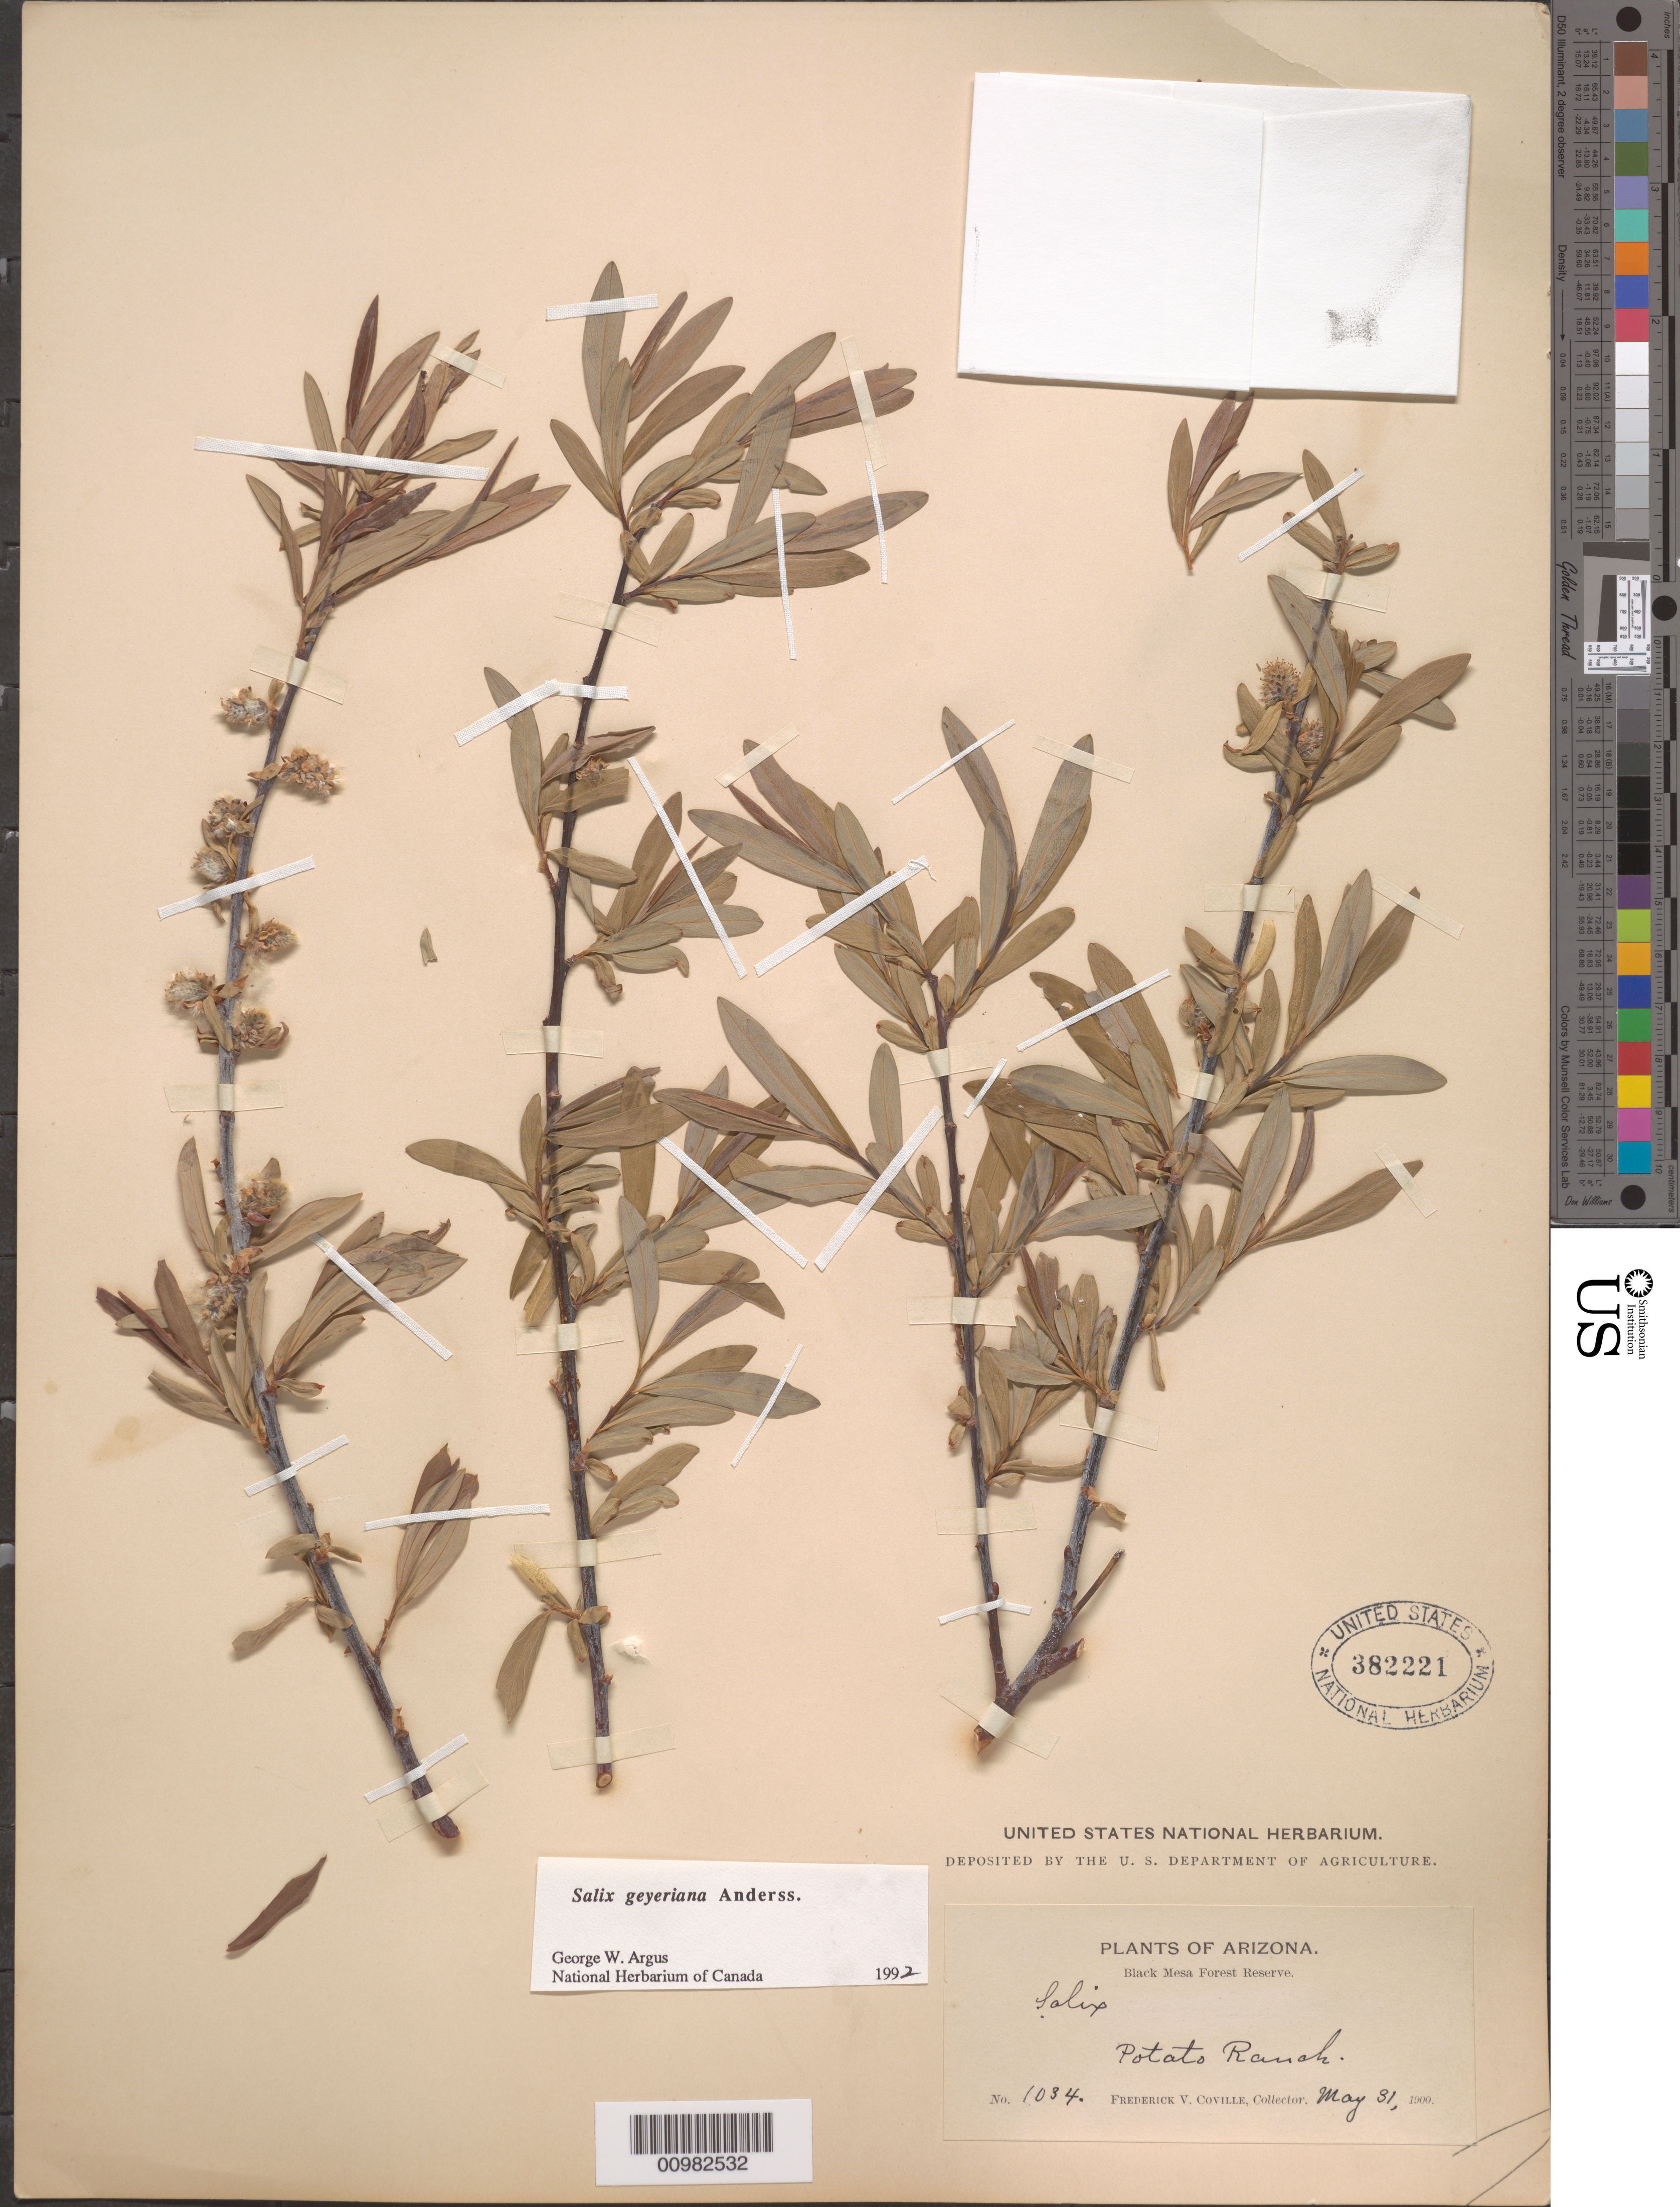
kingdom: Plantae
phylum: Tracheophyta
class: Magnoliopsida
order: Malpighiales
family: Salicaceae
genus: Salix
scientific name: Salix geyeriana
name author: Andersson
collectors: F. V. Coville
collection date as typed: Aug 1896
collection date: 1896-08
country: United States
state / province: Arizona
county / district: Yavapai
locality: Beaver Creek.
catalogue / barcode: US 382221